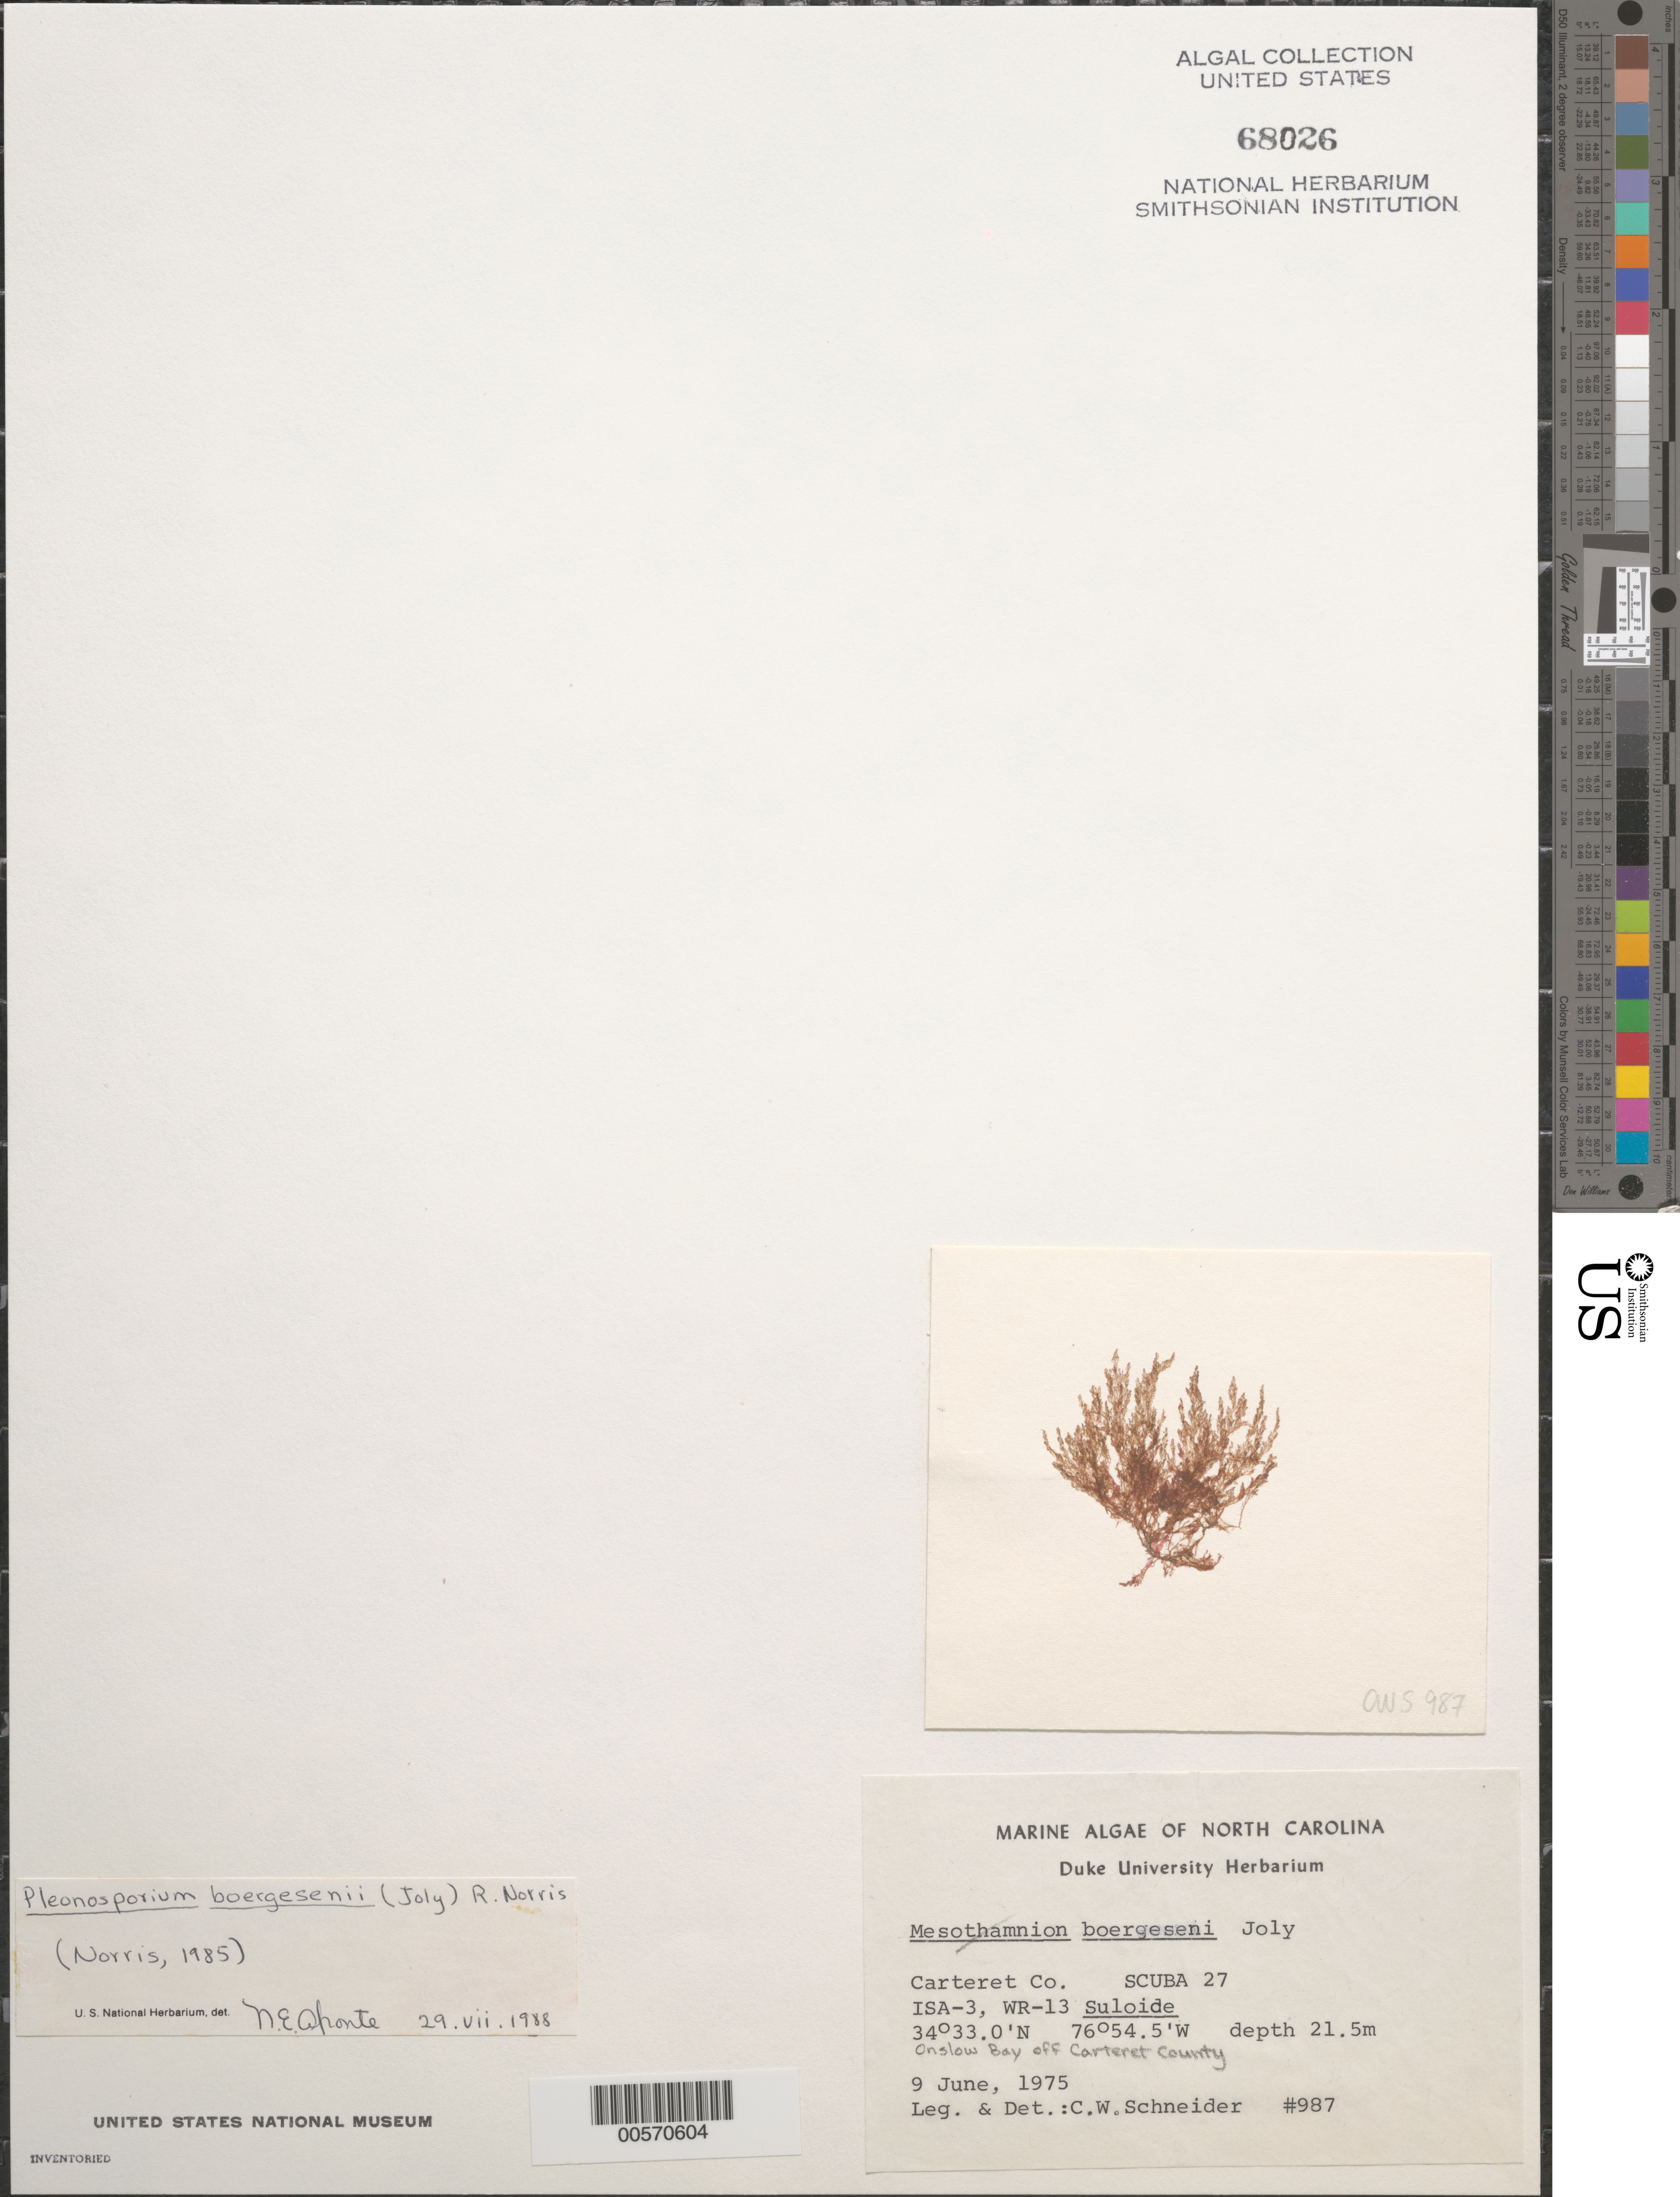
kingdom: Plantae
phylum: Rhodophyta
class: Florideophyceae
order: Ceramiales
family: Wrangeliaceae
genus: Pleonosporium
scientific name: Pleonosporium boergesenii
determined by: Aponte, N. E.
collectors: C. W. Schneider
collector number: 987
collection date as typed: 09 Jun 1975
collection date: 1975-06-09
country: United States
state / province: North Carolina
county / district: Carteret County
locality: Onslow Bay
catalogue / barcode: US 68026